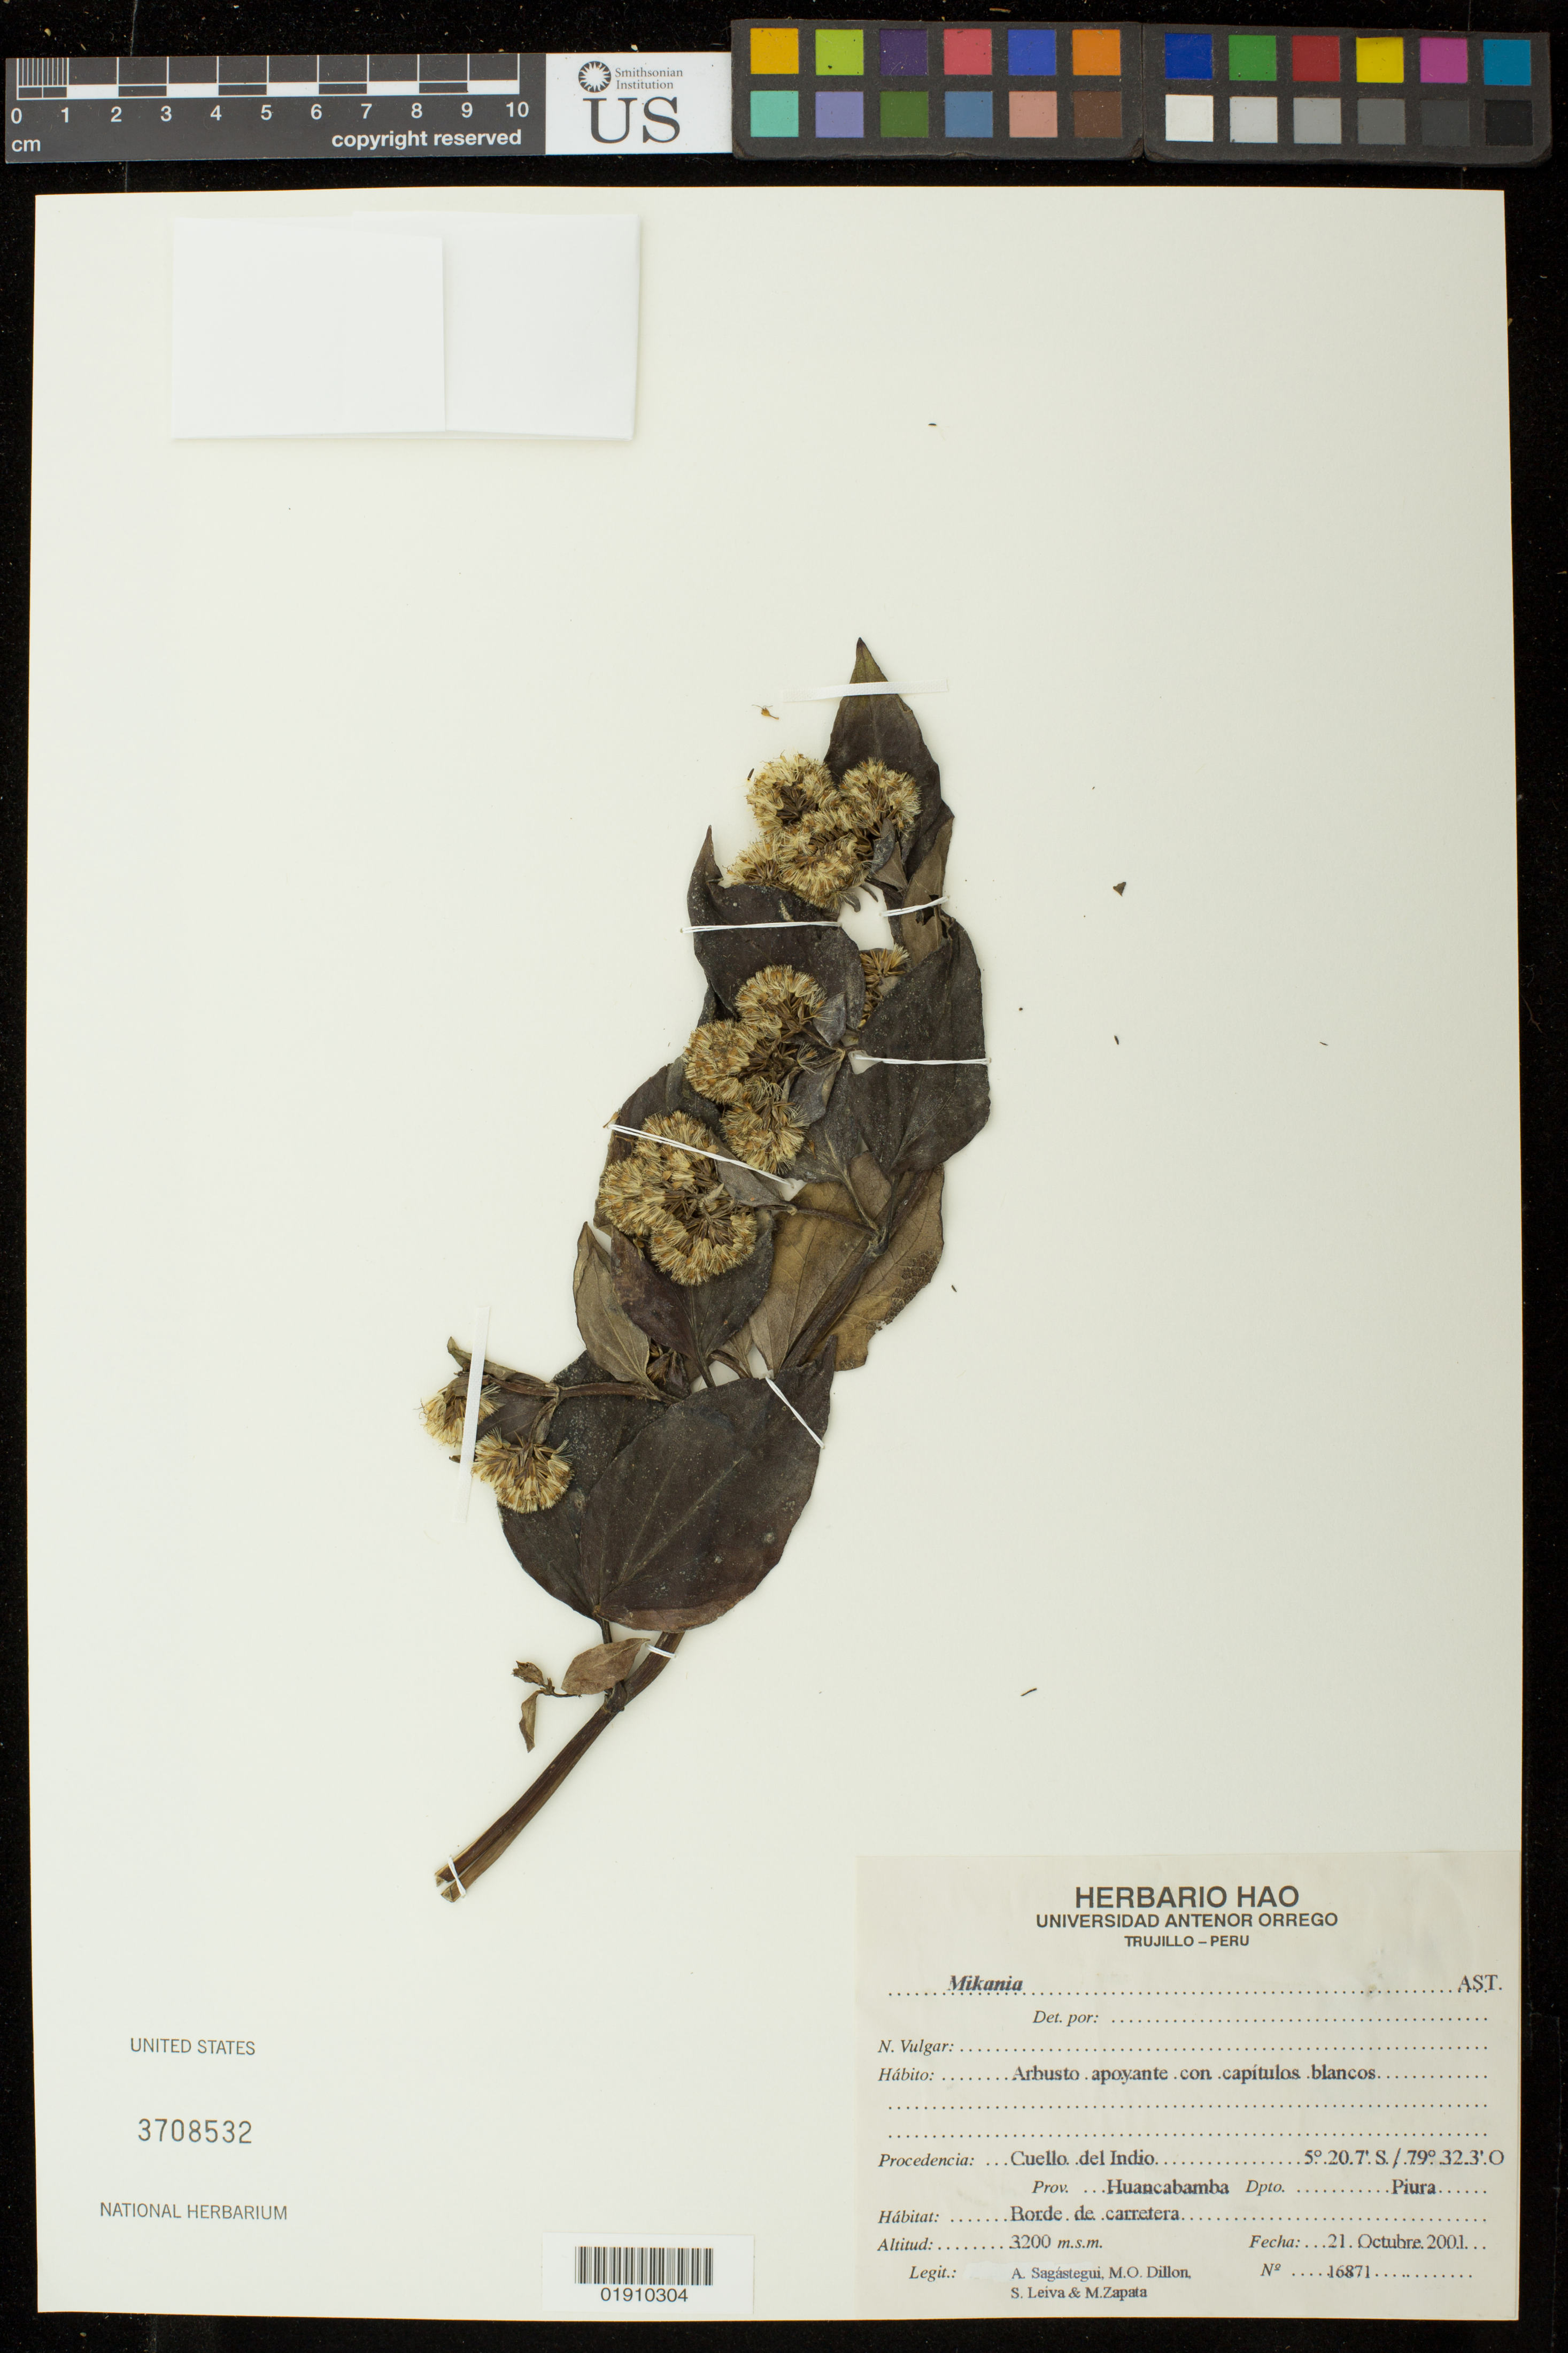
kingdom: Plantae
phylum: Tracheophyta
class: Magnoliopsida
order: Asterales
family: Asteraceae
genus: Mikania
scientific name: Mikania sp.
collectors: A. Sagástegui A., M. O. Dillon, S. Leiva & M. Zapata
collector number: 16871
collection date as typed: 21 Octubre 2001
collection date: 2001-10-21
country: Peru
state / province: Piura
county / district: Huancabamba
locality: Cuello del Indio, Huancabamba, Piura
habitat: Borde de carretera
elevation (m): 3200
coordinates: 5 20.7 S, 79 32.3 O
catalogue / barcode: US 3708532